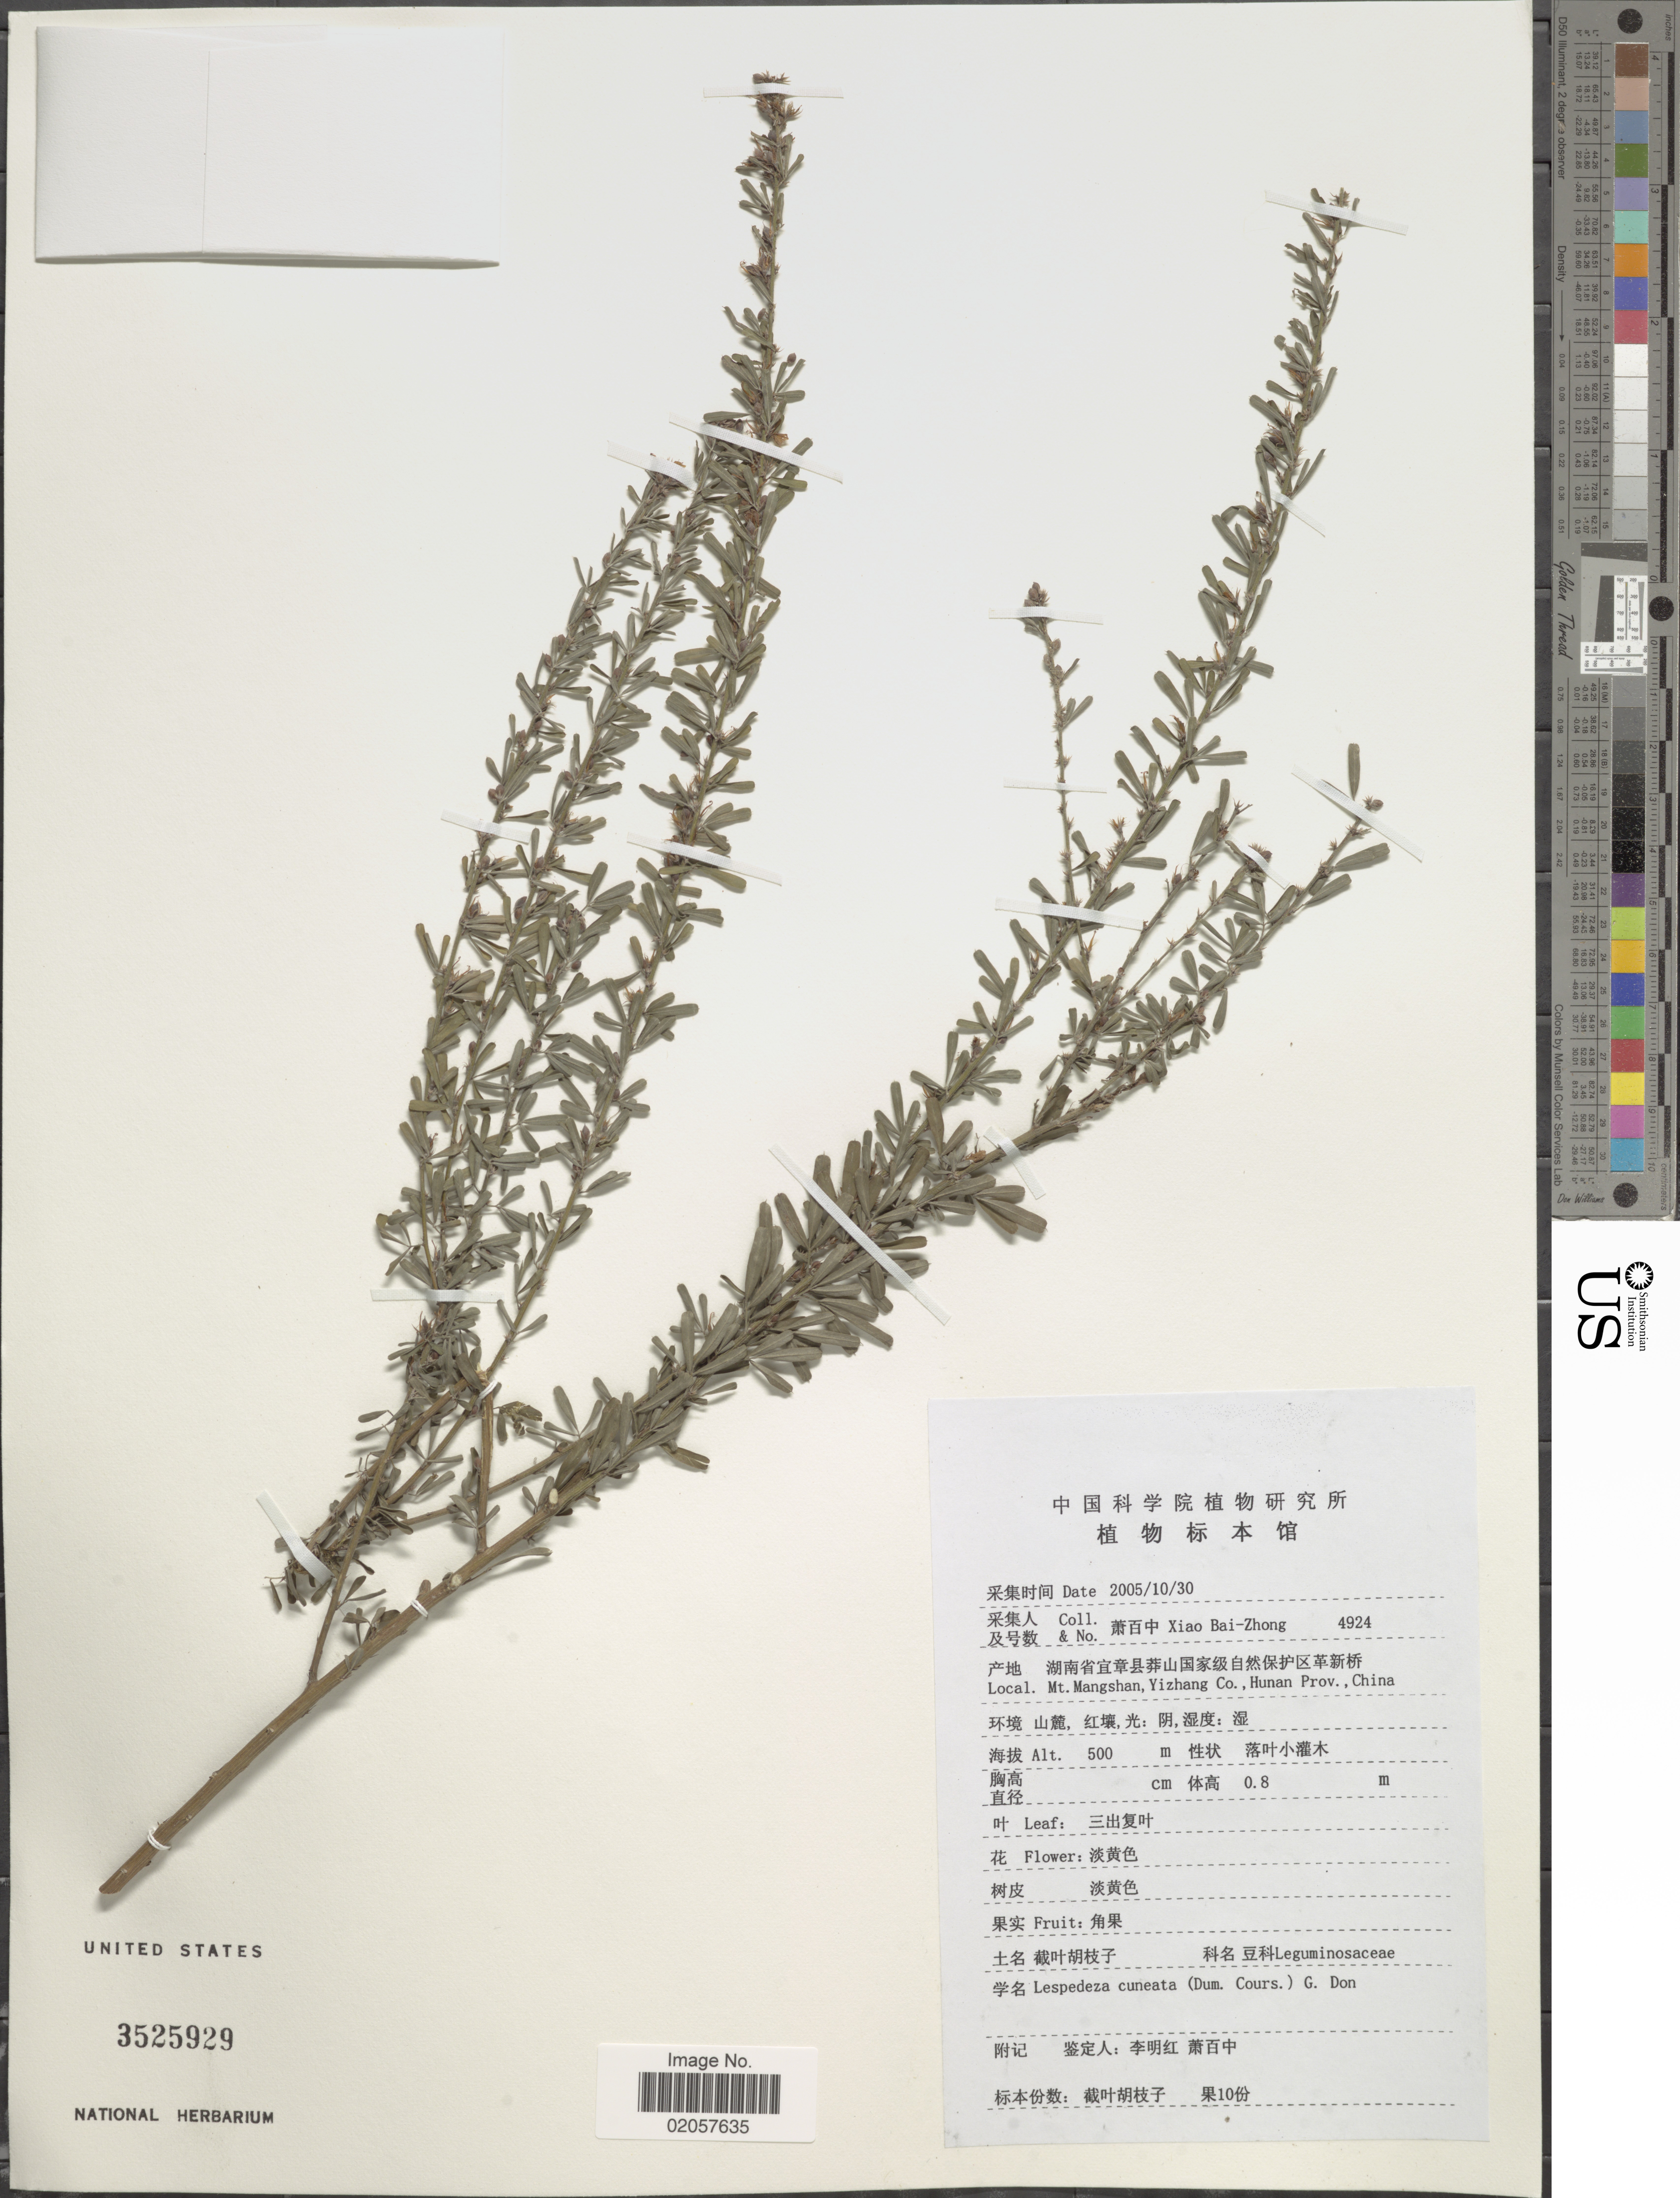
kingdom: Plantae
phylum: Tracheophyta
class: Magnoliopsida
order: Fabales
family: Fabaceae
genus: Lespedeza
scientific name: Lespedeza cuneata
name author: (Dum. Cours.) G. Don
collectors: B. Z. Xiao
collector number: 4924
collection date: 2005-10-30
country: China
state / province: Hunan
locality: Mt. Mangshan, Yizhang Co.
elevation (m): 500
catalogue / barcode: US 3525929